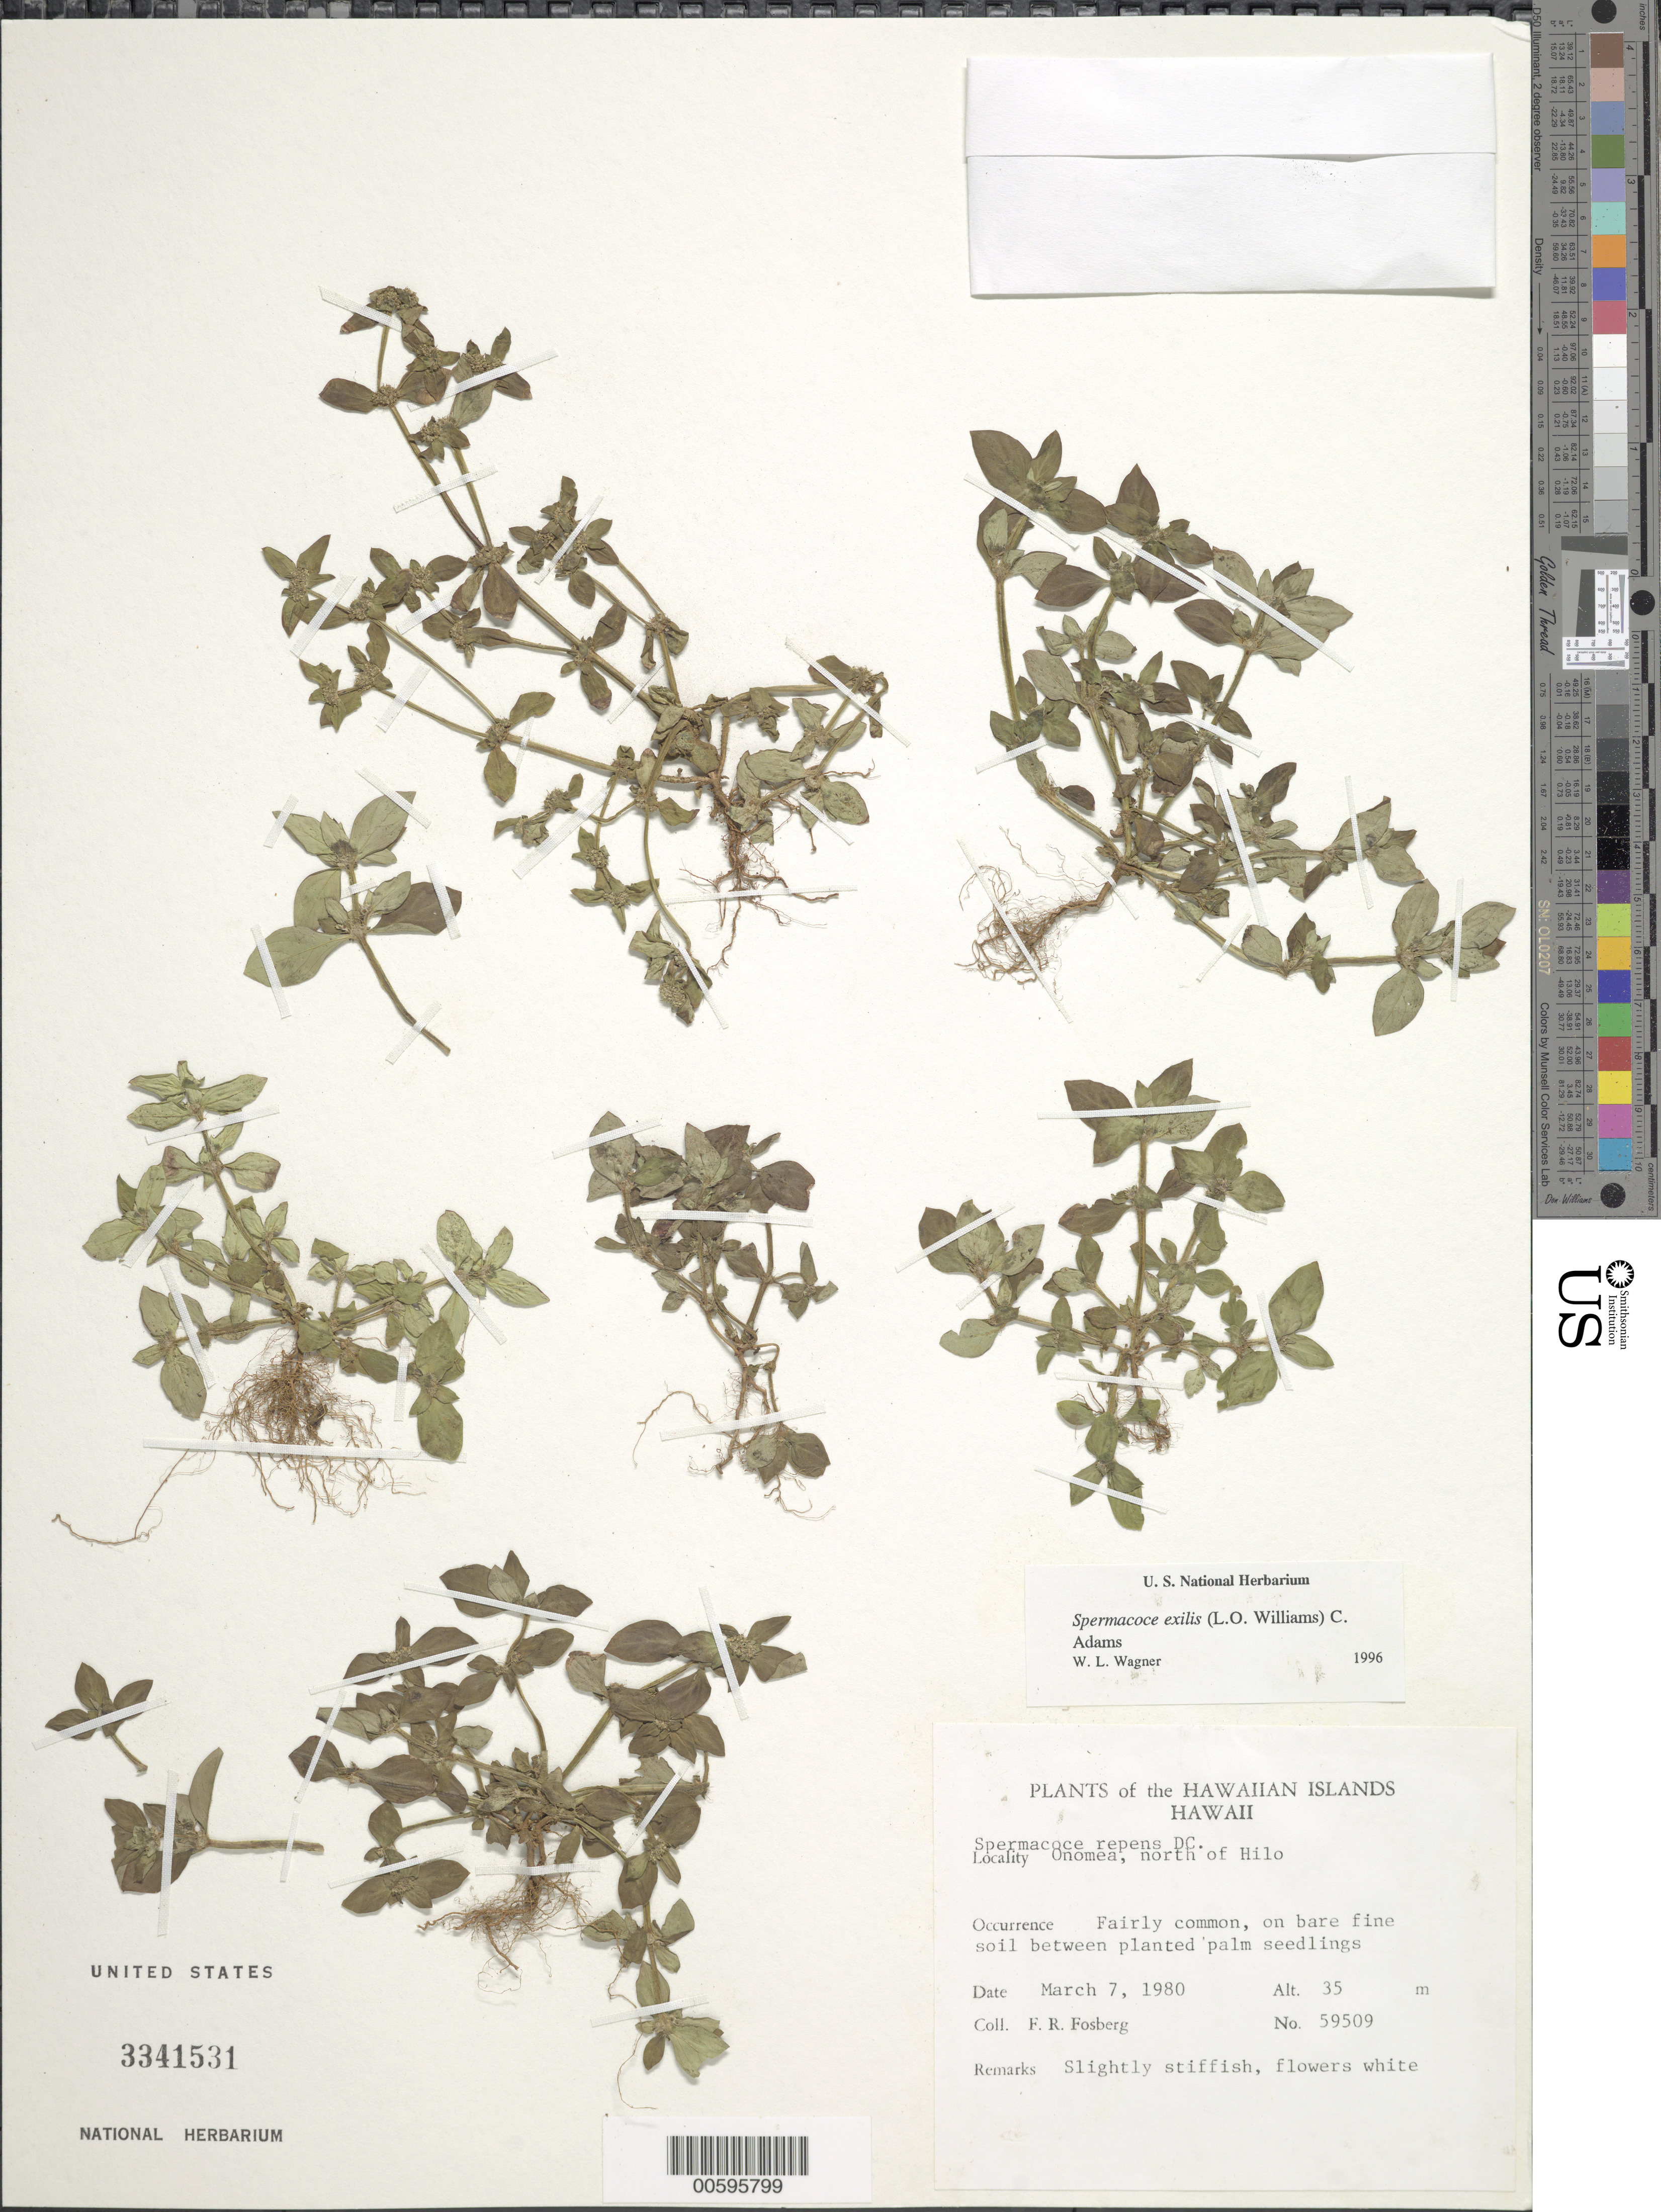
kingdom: Plantae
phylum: Tracheophyta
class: Magnoliopsida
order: Gentianales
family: Rubiaceae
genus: Spermacoce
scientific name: Spermacoce exilis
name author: (L.O. Williams) C.D. Adams ex W.C. Burger & C.M. Taylor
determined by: Wagner, W. L., (BOT), Smithsonian Institution - National Museum of Natural History (UNITED STATES)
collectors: F. R. Fosberg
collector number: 59509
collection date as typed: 7 Mar 1980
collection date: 1980-03-07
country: United States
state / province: Hawaii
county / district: Hawaii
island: Hawaii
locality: Onomea, N of Hilo.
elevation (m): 35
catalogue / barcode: US 3341531